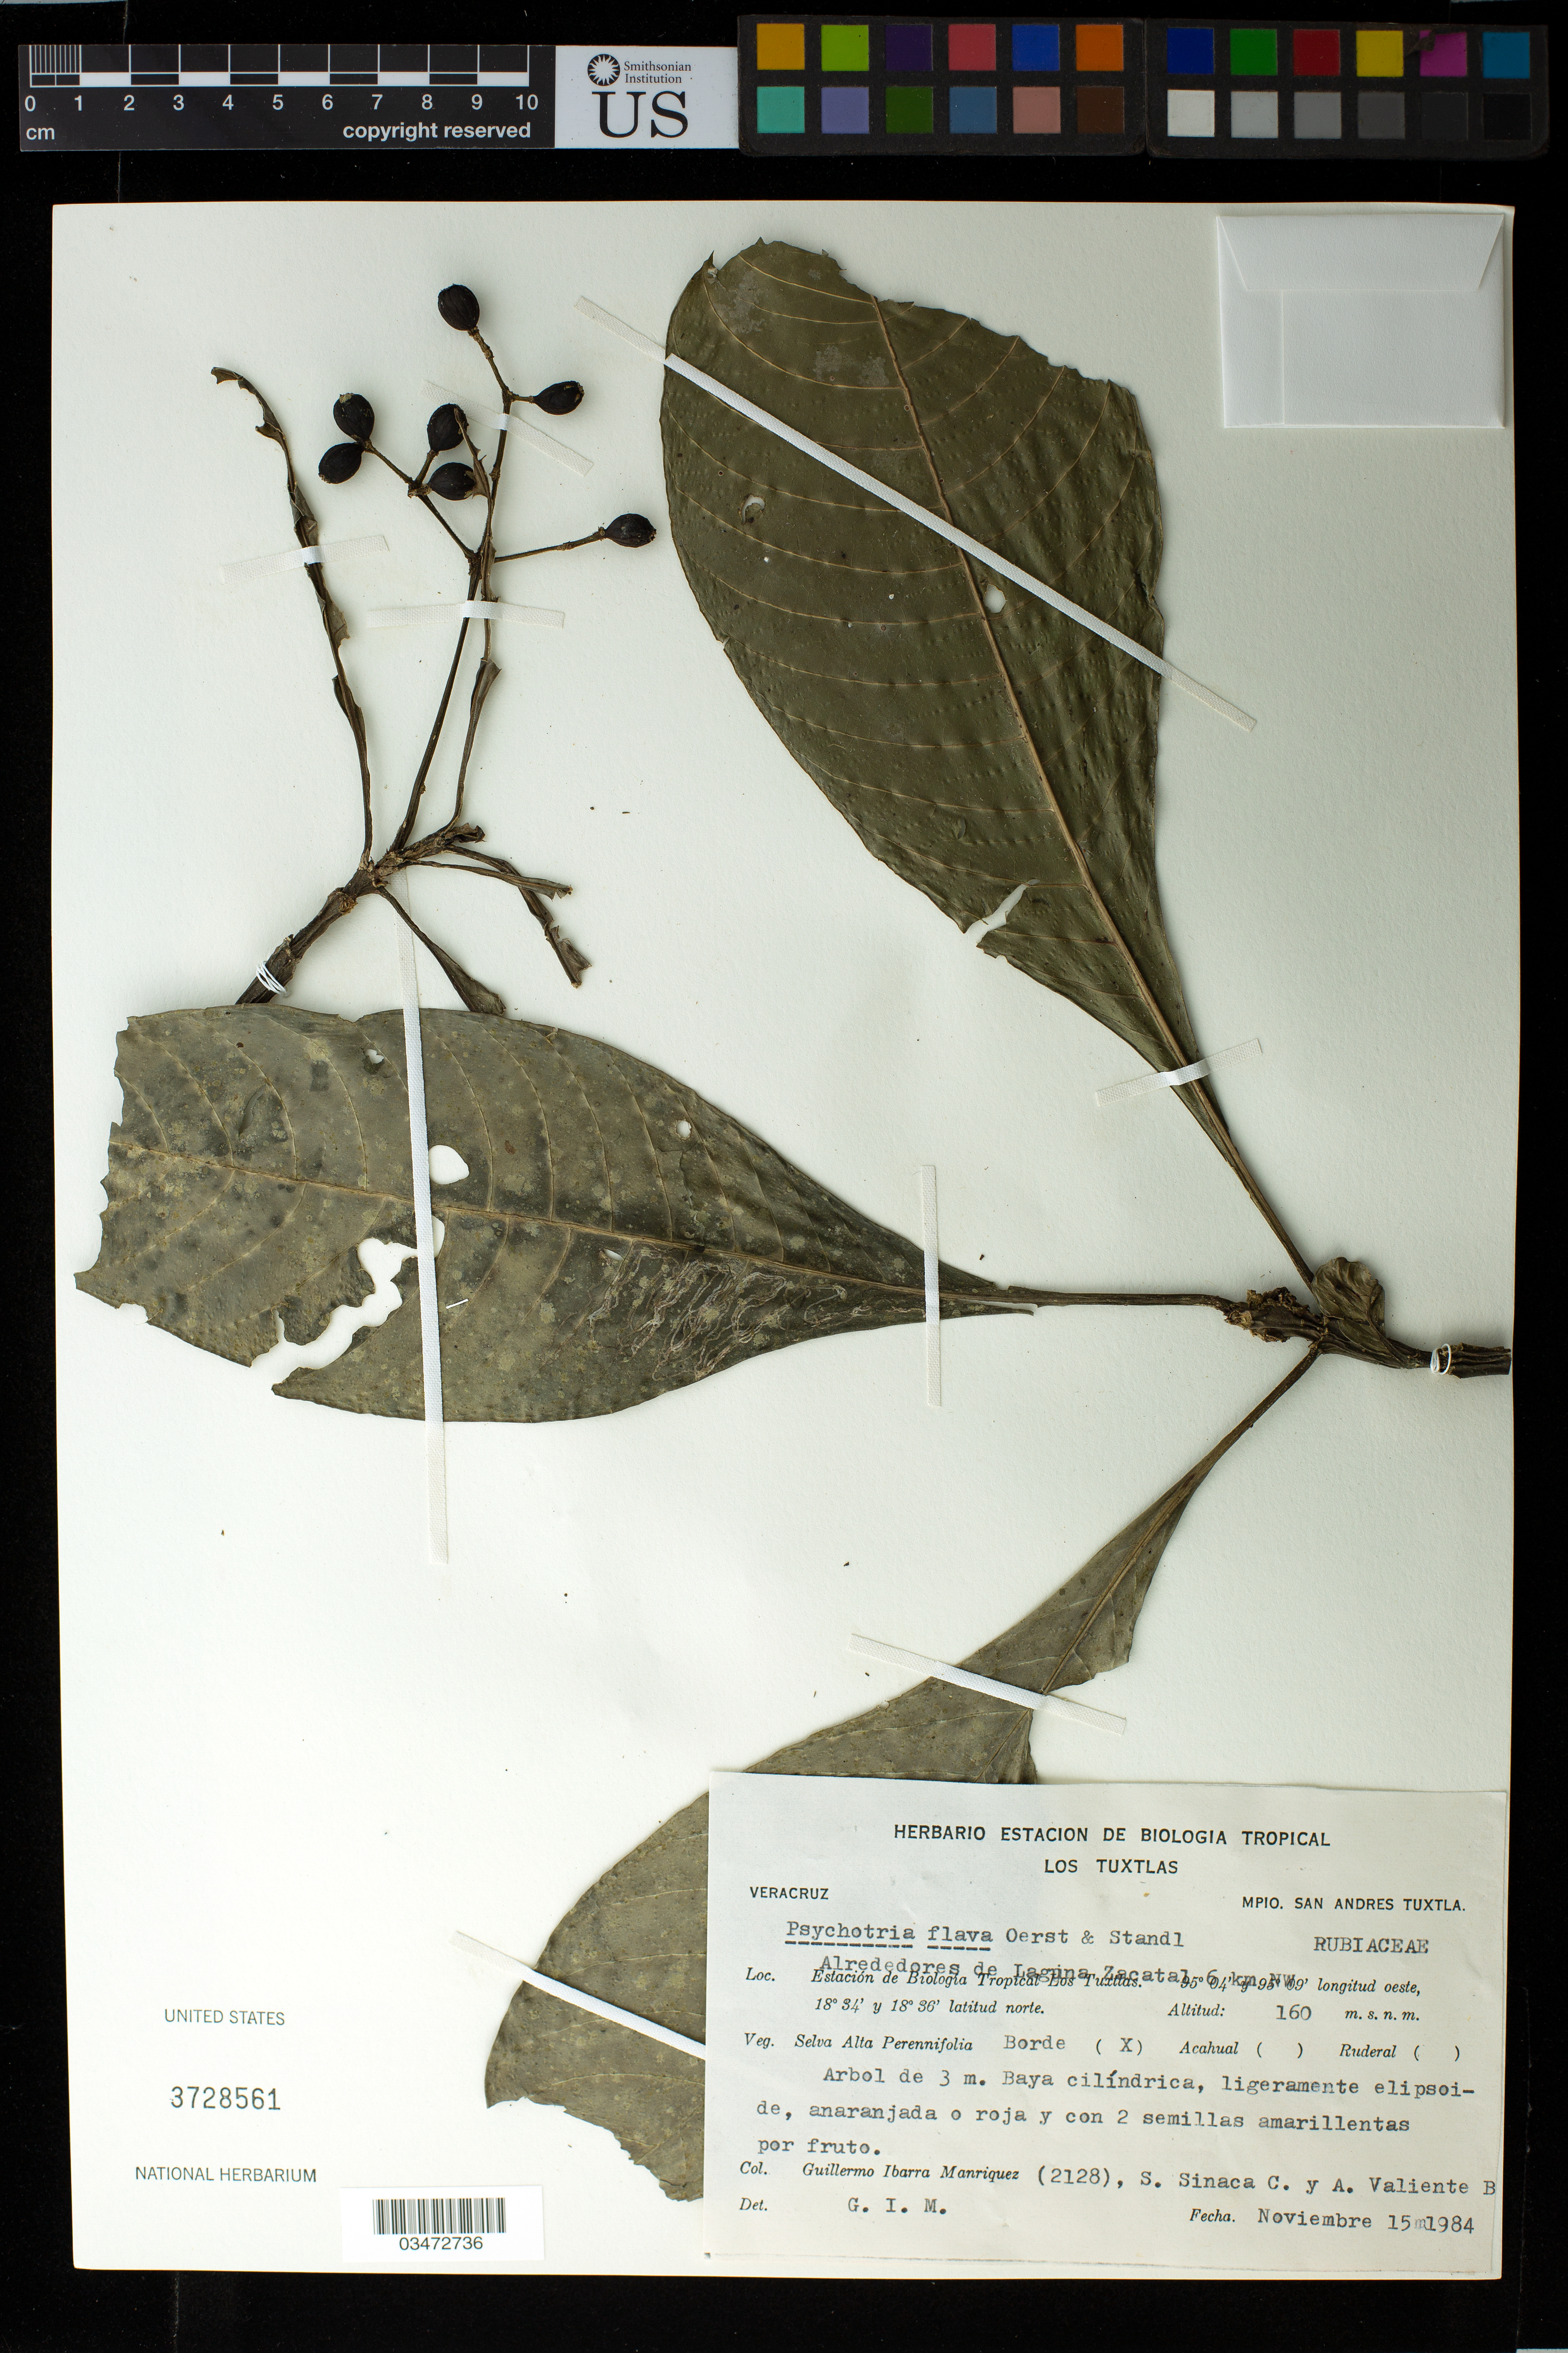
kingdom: Plantae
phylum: Tracheophyta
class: Magnoliopsida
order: Gentianales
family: Rubiaceae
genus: Psychotria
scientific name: Psychotria flava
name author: Oerst. & Standl.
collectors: G. Manriquez, S. Sinaca-Colin & A. Valiente B.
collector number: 2128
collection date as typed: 15 Nov 1984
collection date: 1984-11-15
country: Mexico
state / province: Veracruz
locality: Los Tuxtlas, alrededores de Laguna Zacatal 6 km NW, Estacion de Biologia Tropical Los Tuxtlas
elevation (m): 160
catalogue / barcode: US 3728561